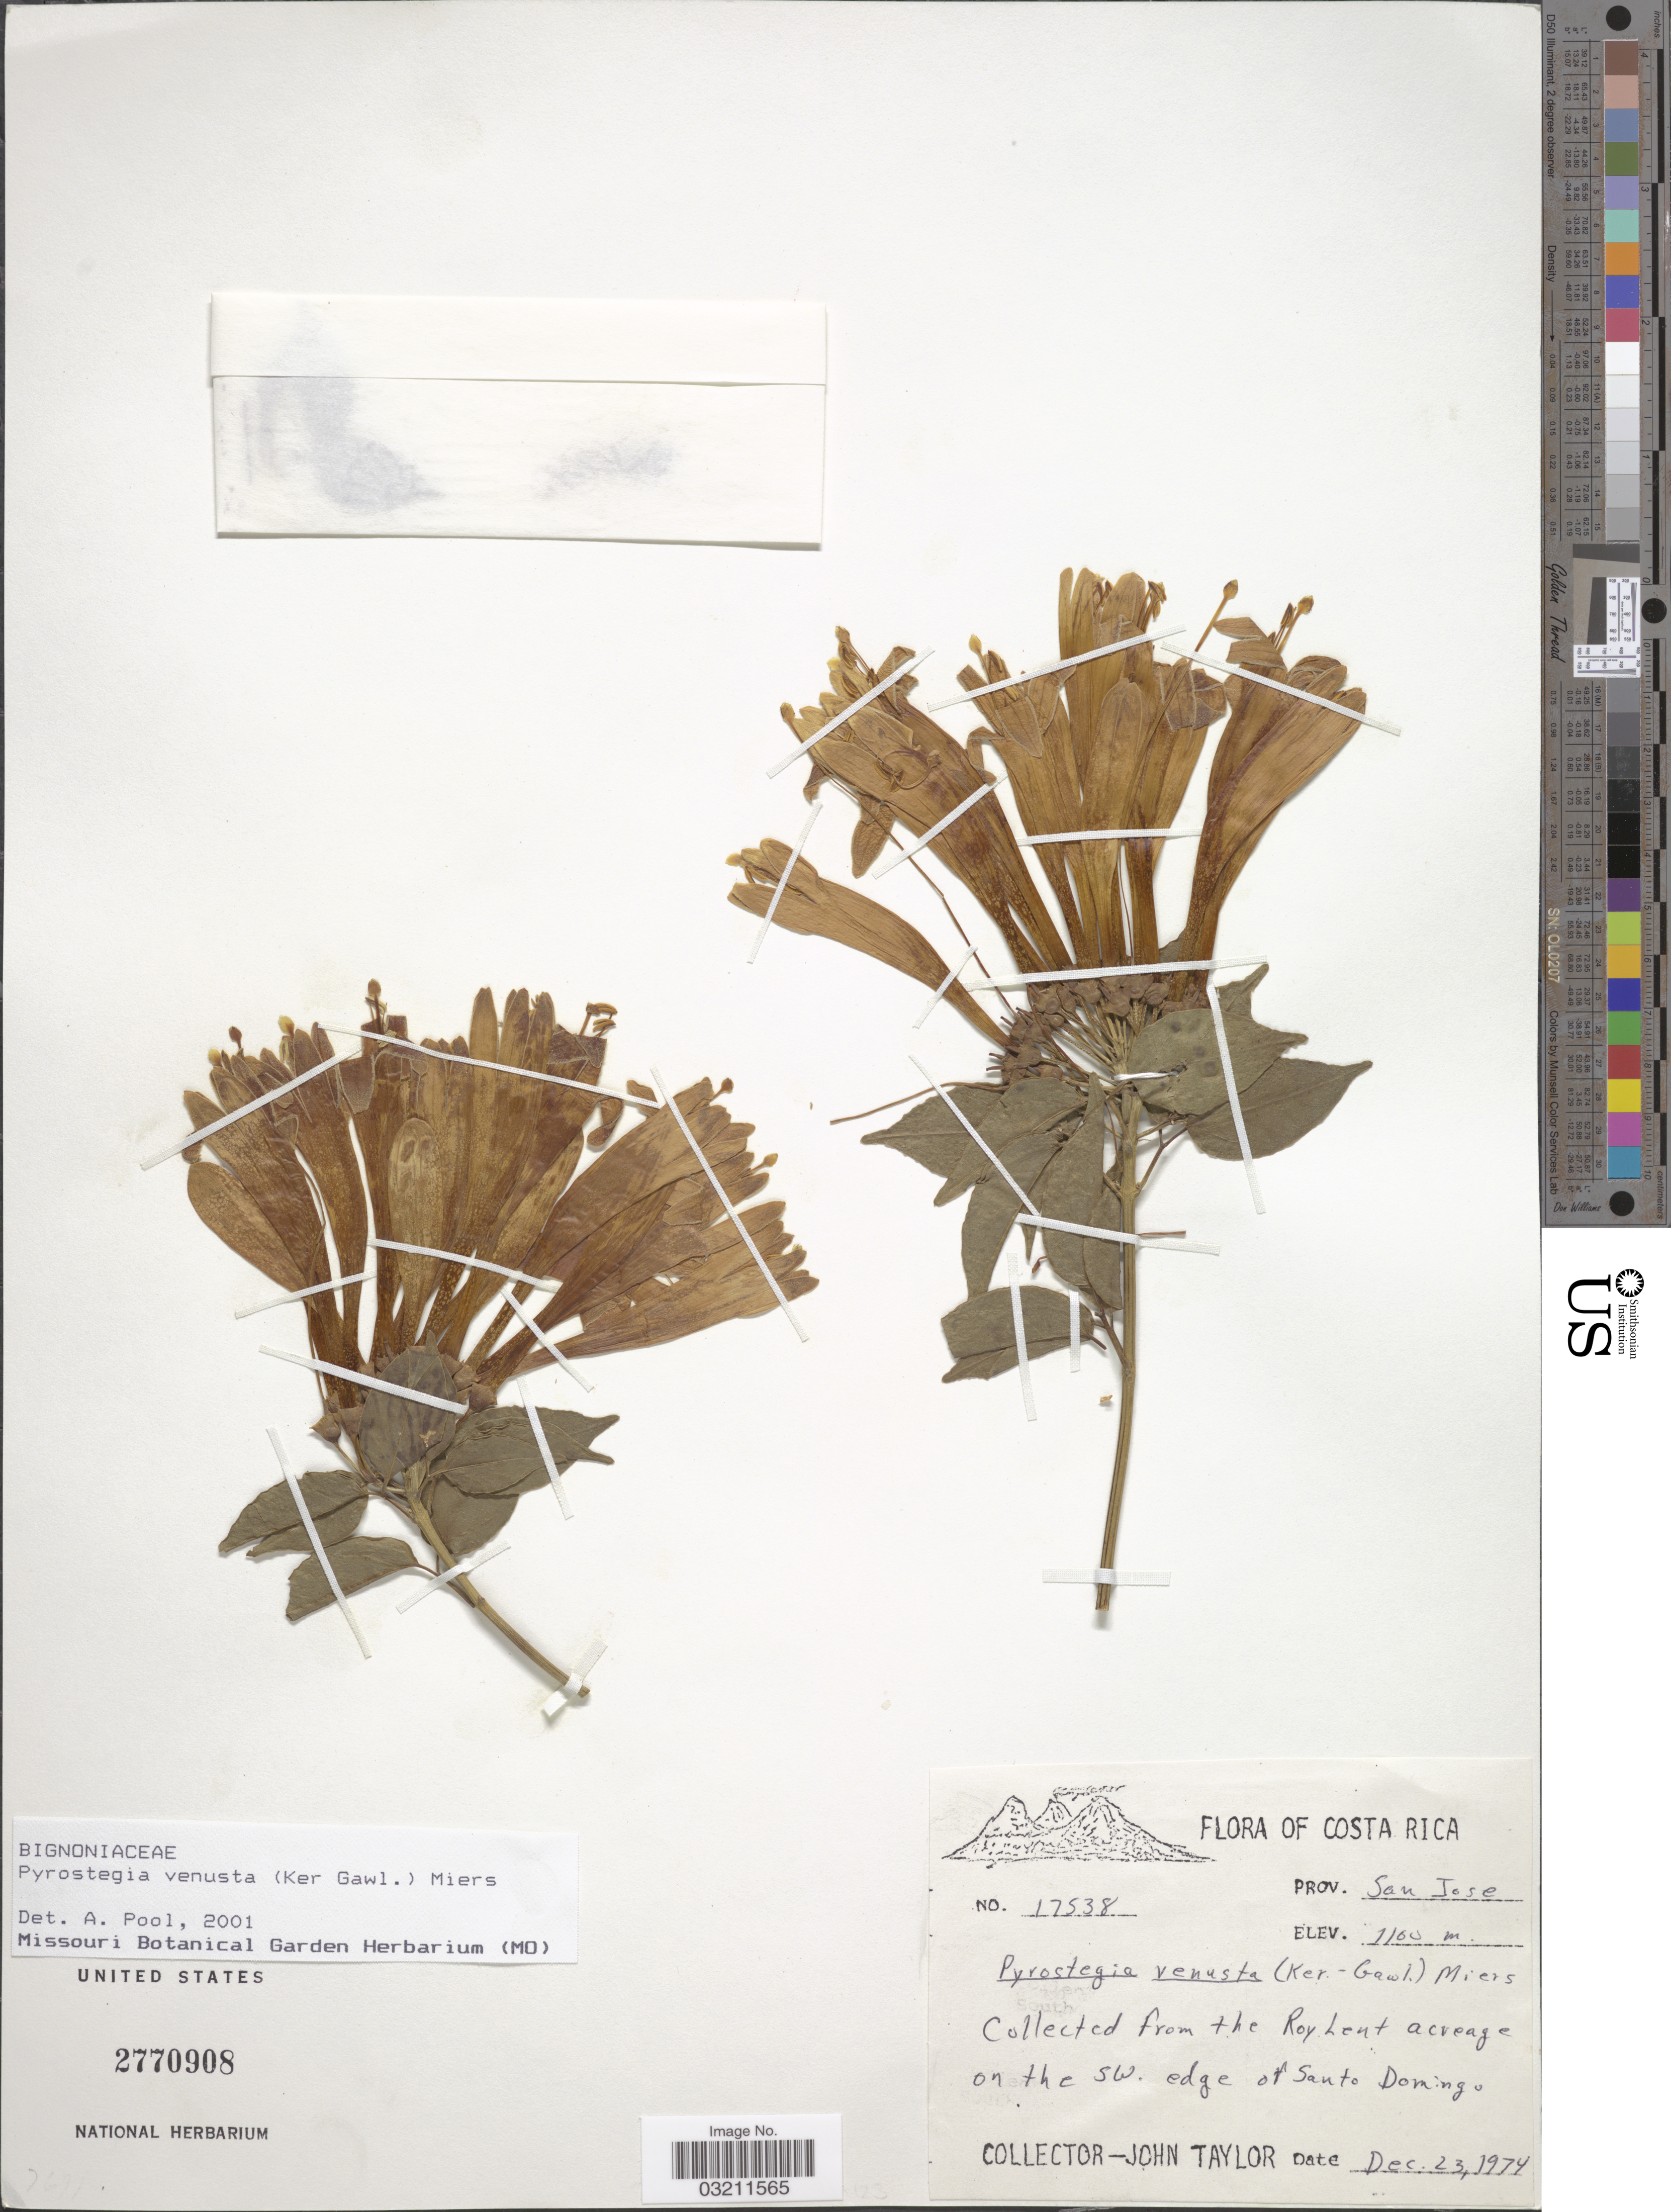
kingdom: Plantae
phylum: Tracheophyta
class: Magnoliopsida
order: Lamiales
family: Bignoniaceae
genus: Pyrostegia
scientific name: Pyrostegia venusta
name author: (Ker Gawl.) Miers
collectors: J. Taylor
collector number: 17538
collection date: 1974-12-23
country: Costa Rica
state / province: San José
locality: The Roy Lent acreage on the SW. edge of Santo Domingo.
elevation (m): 1100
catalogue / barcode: US 2770908